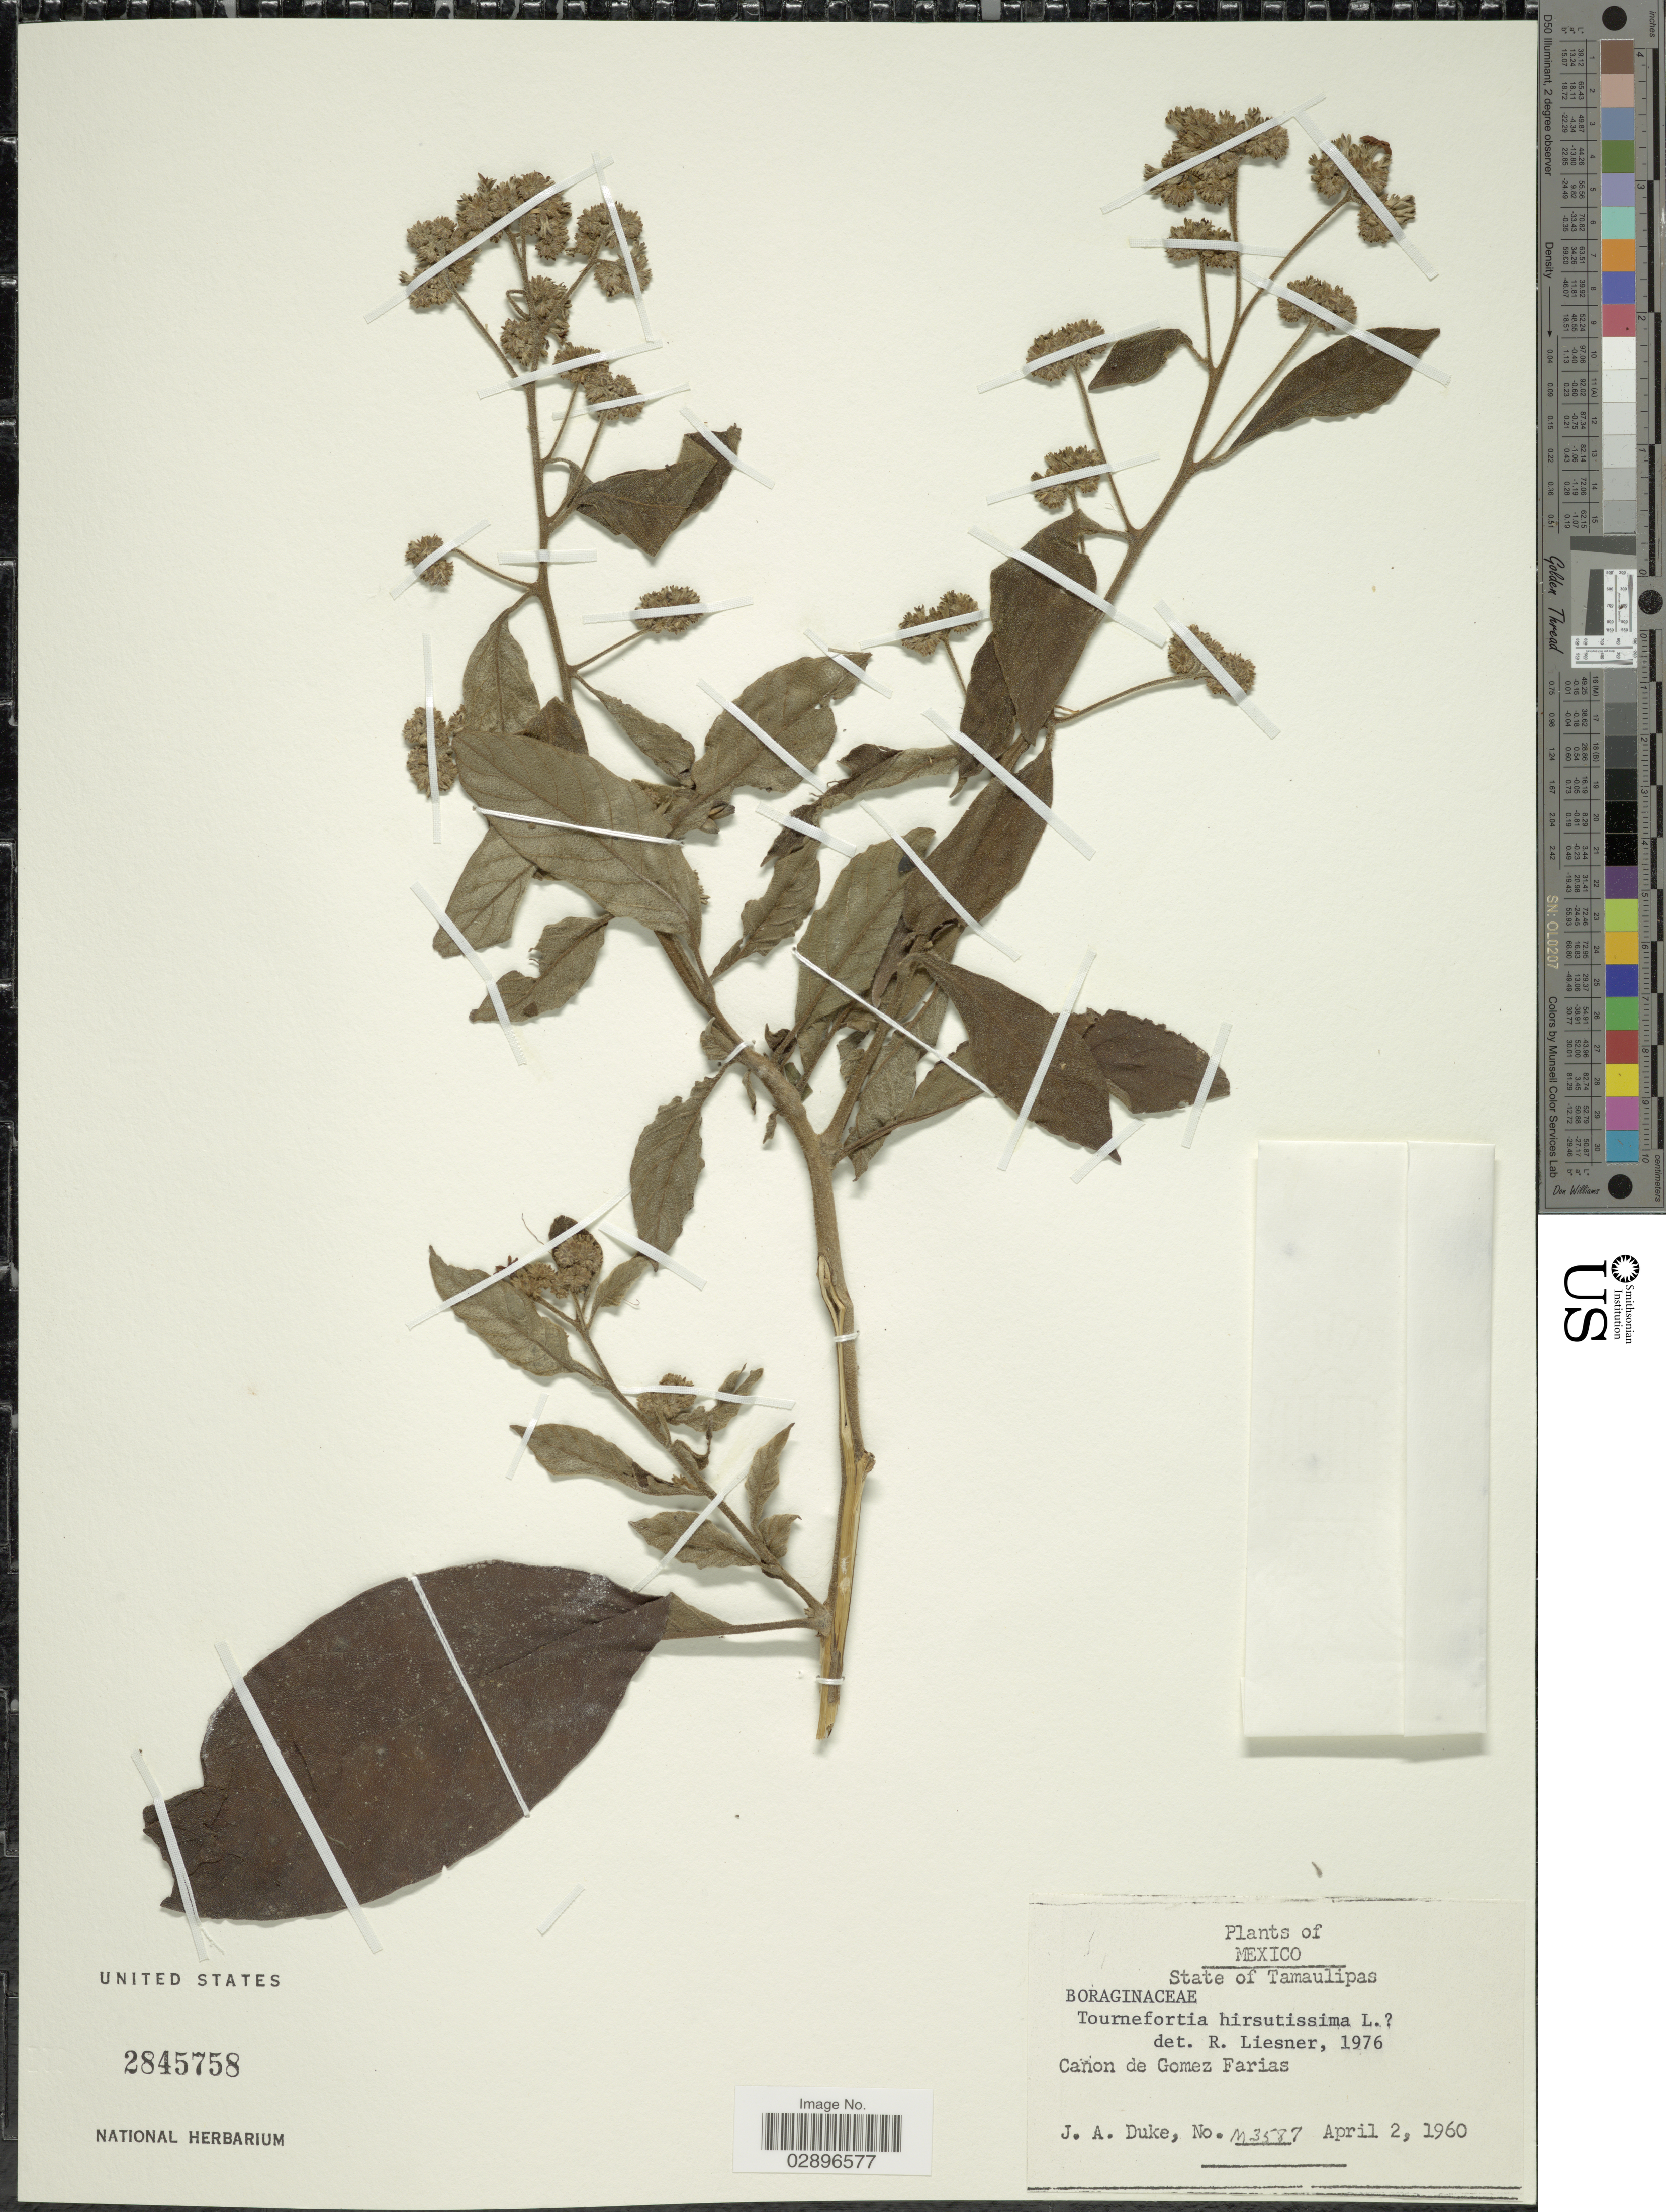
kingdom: Plantae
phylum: Tracheophyta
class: Magnoliopsida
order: Boraginales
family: Heliotropiaceae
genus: Tournefortia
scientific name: Tournefortia hirsutissima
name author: L.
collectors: J. A. Duke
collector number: M3587*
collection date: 1960-04-02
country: Mexico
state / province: Tamaulipas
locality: Cañon de Gomez Farias.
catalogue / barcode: US 2845758